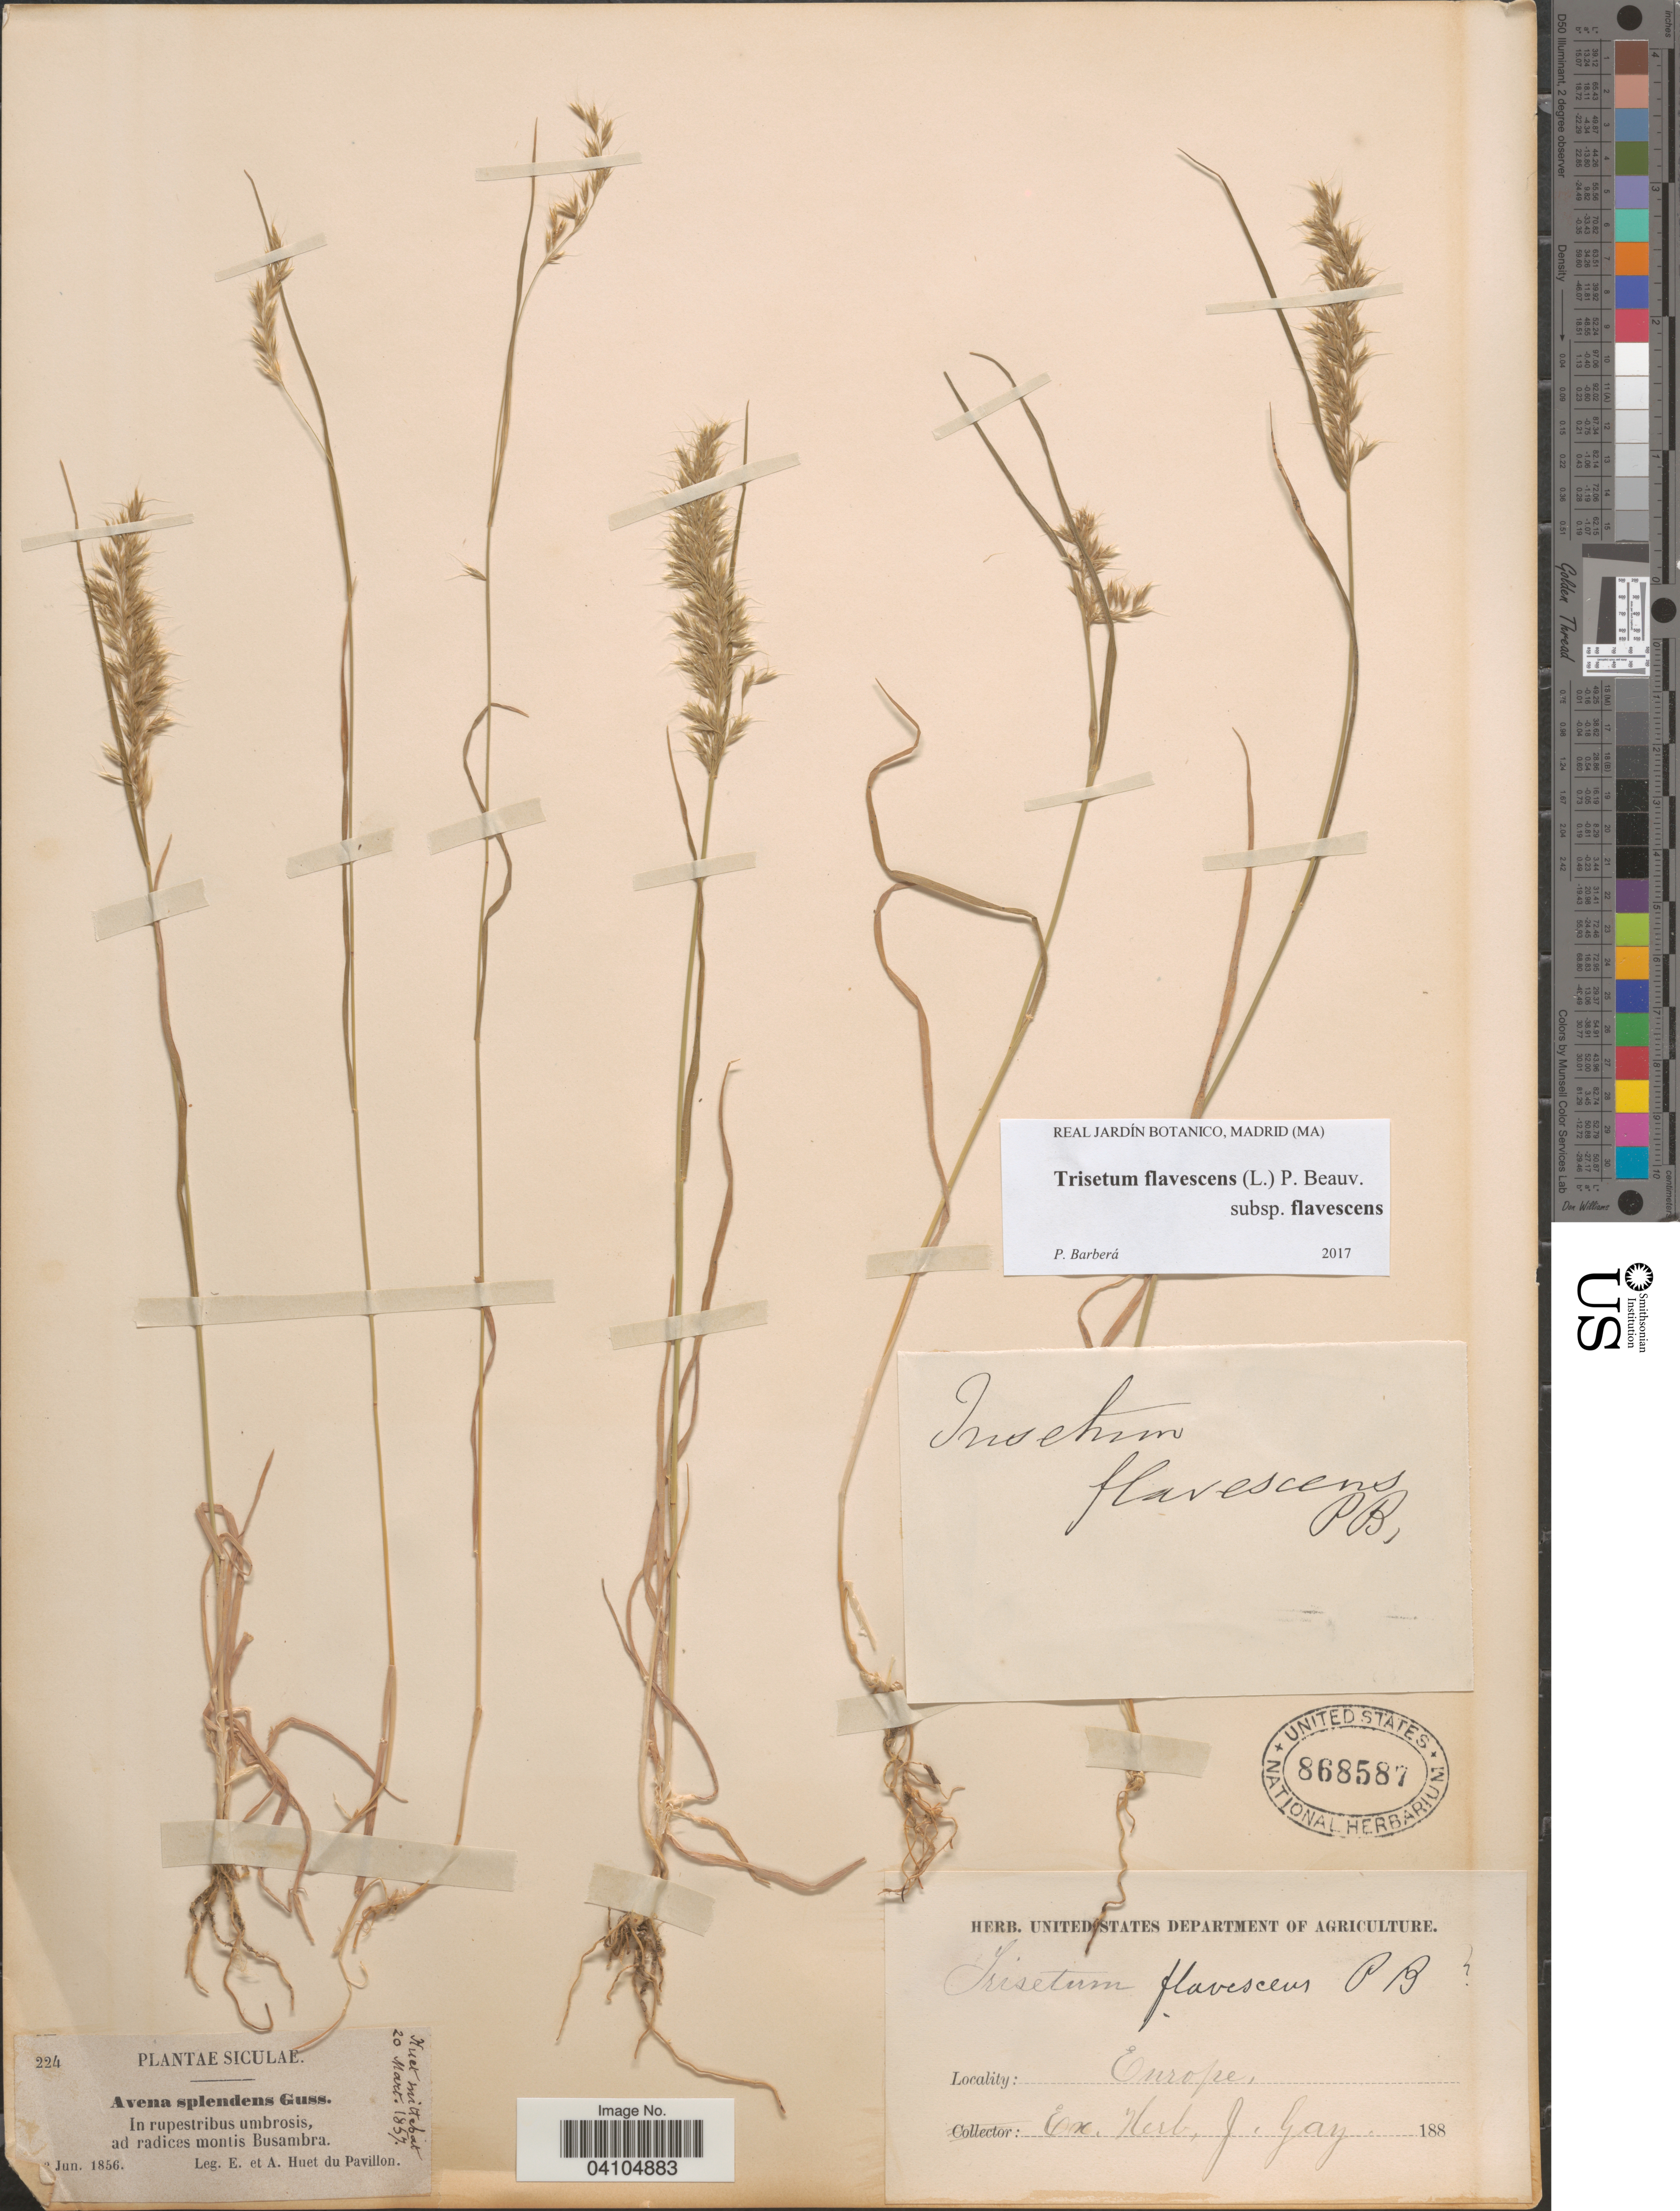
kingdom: Plantae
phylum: Tracheophyta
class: Liliopsida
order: Poales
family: Poaceae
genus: Trisetum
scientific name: Trisetum flavescens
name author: (L.) P. Beauv.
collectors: E. Huet du Pavillon & A. Huet du Pavillon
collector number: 224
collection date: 1856-06-03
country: Italy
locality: Siculae. In rupestribus umbrosis, ad radices montis Busambra. Europe.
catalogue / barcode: US 868587